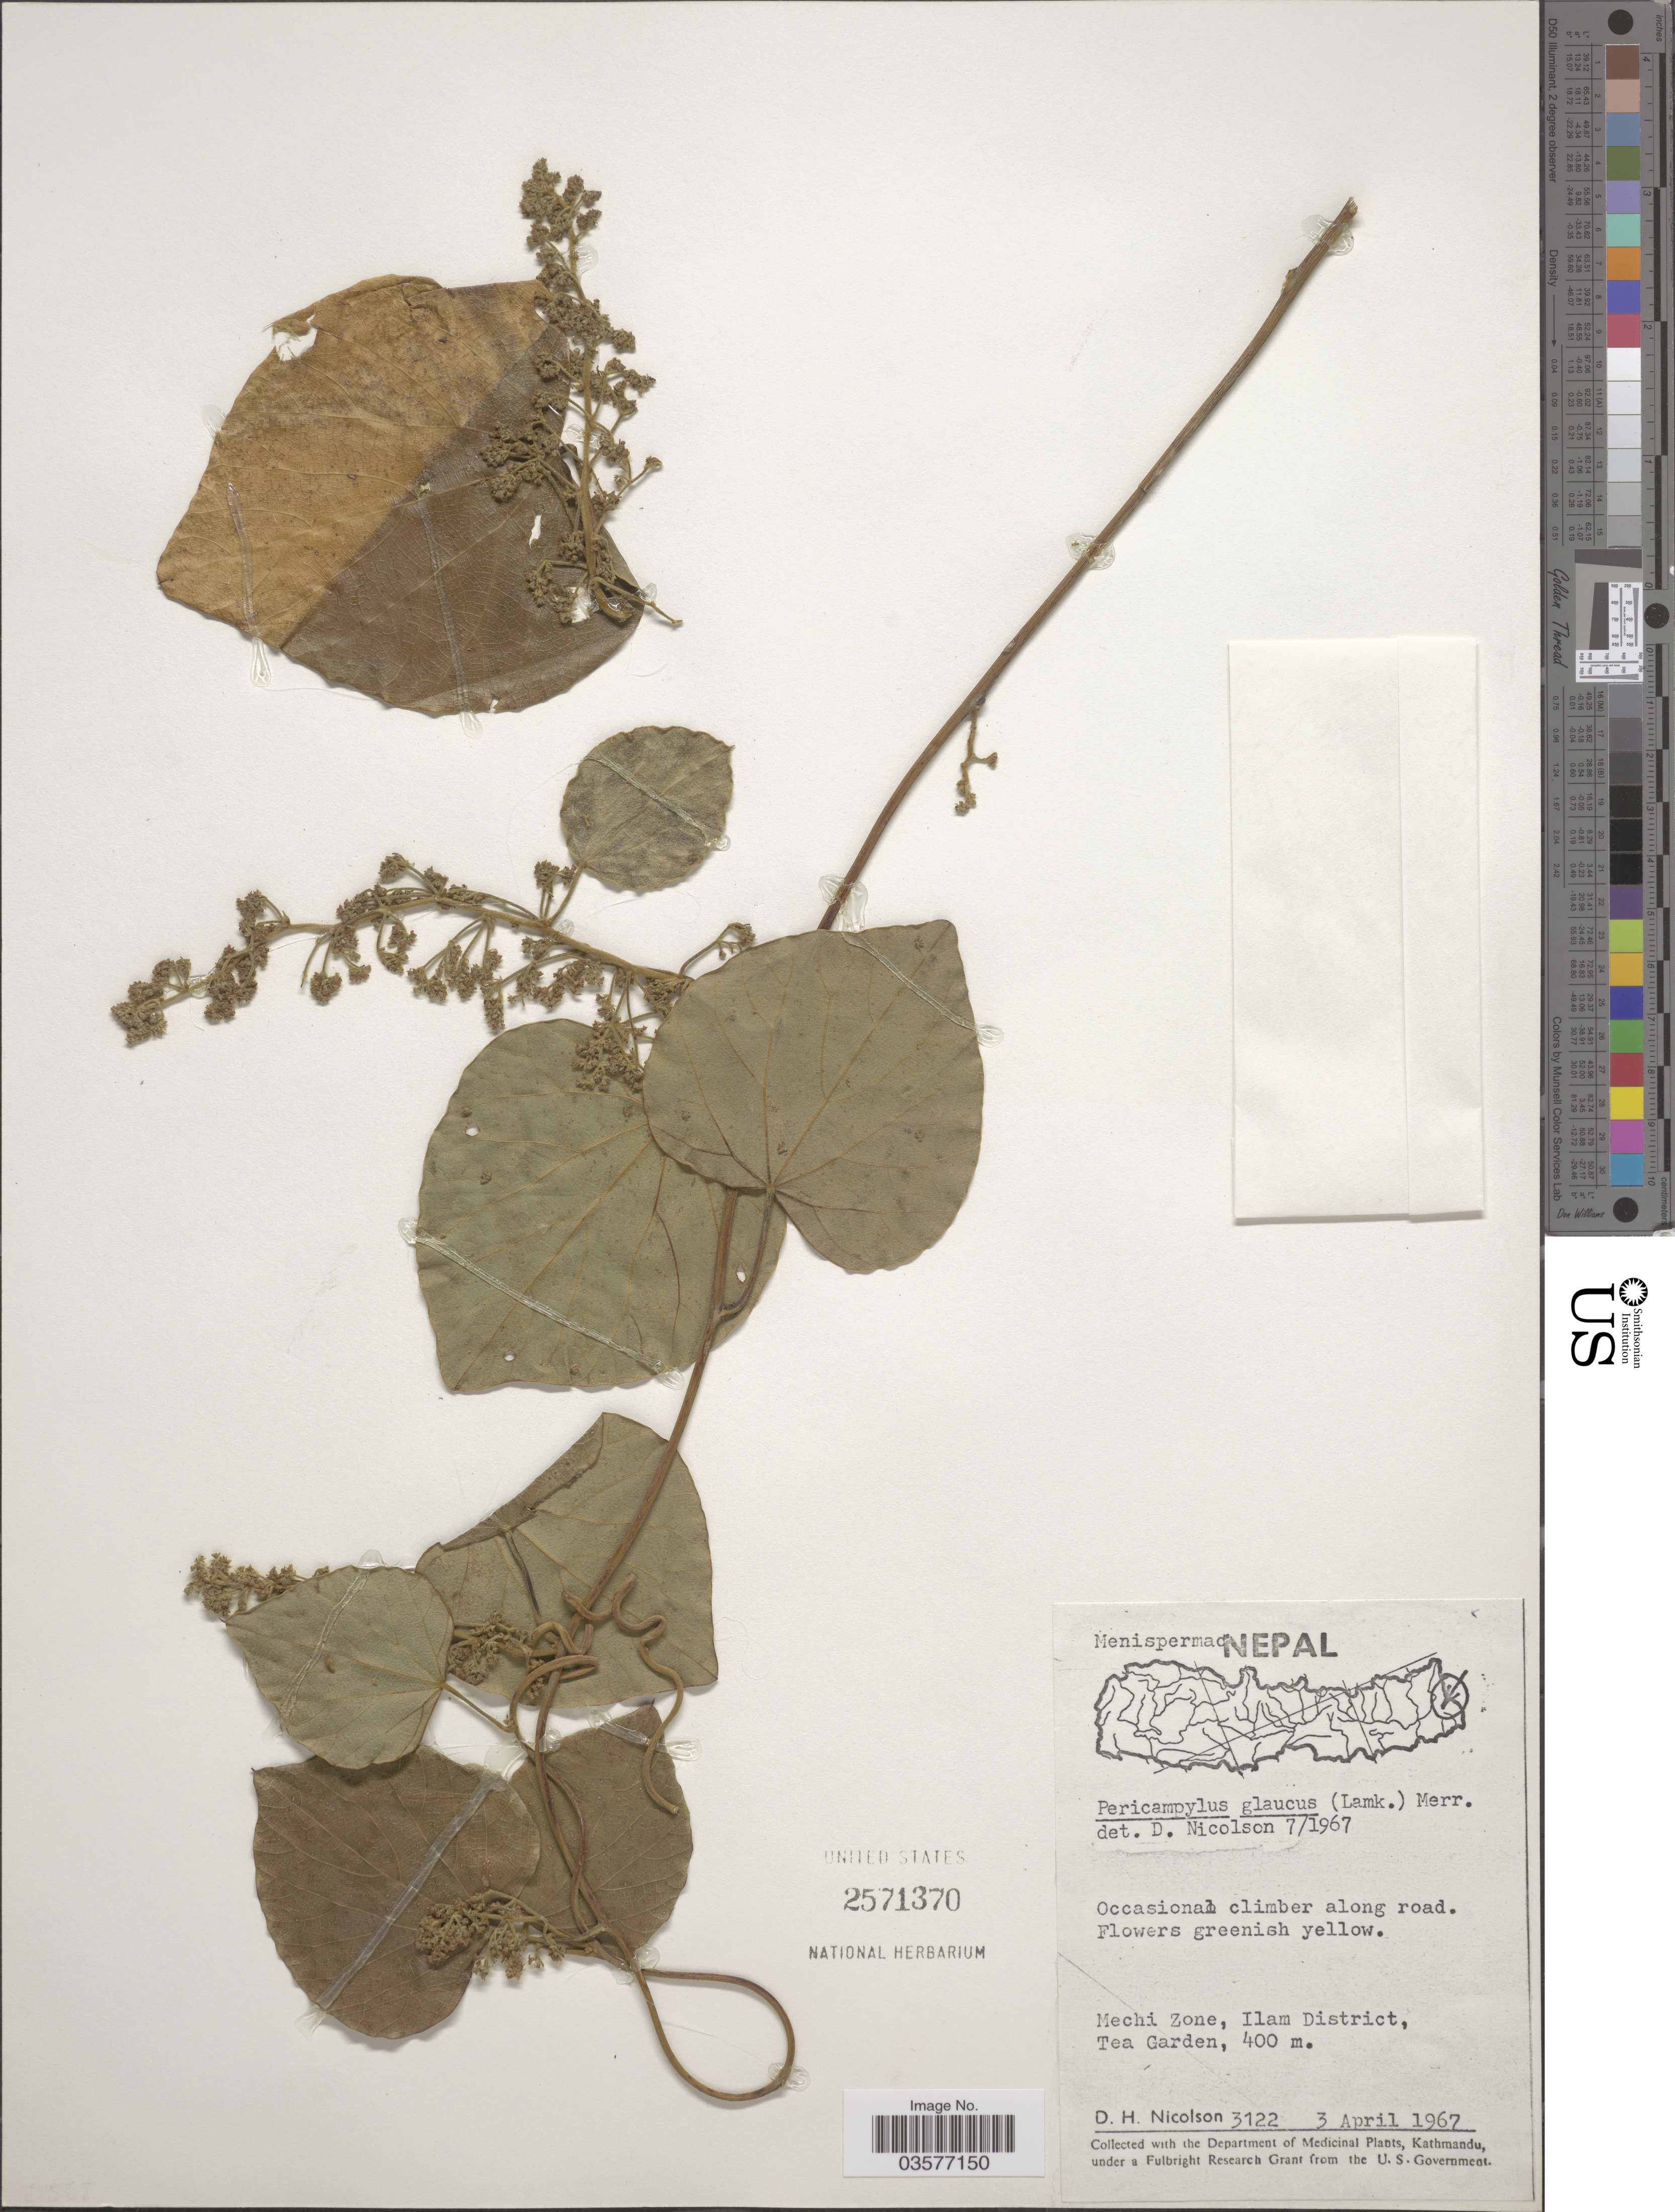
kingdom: Plantae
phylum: Tracheophyta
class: Magnoliopsida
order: Ranunculales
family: Menispermaceae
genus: Pericampylus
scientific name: Pericampylus glaucus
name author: (Lam.) Merr.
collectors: D. H. Nicolson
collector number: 3122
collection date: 1967-04-03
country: Nepal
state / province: Mechi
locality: Mechi Zone, Ilam District, Tea Garden.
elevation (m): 400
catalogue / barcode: US 2571370